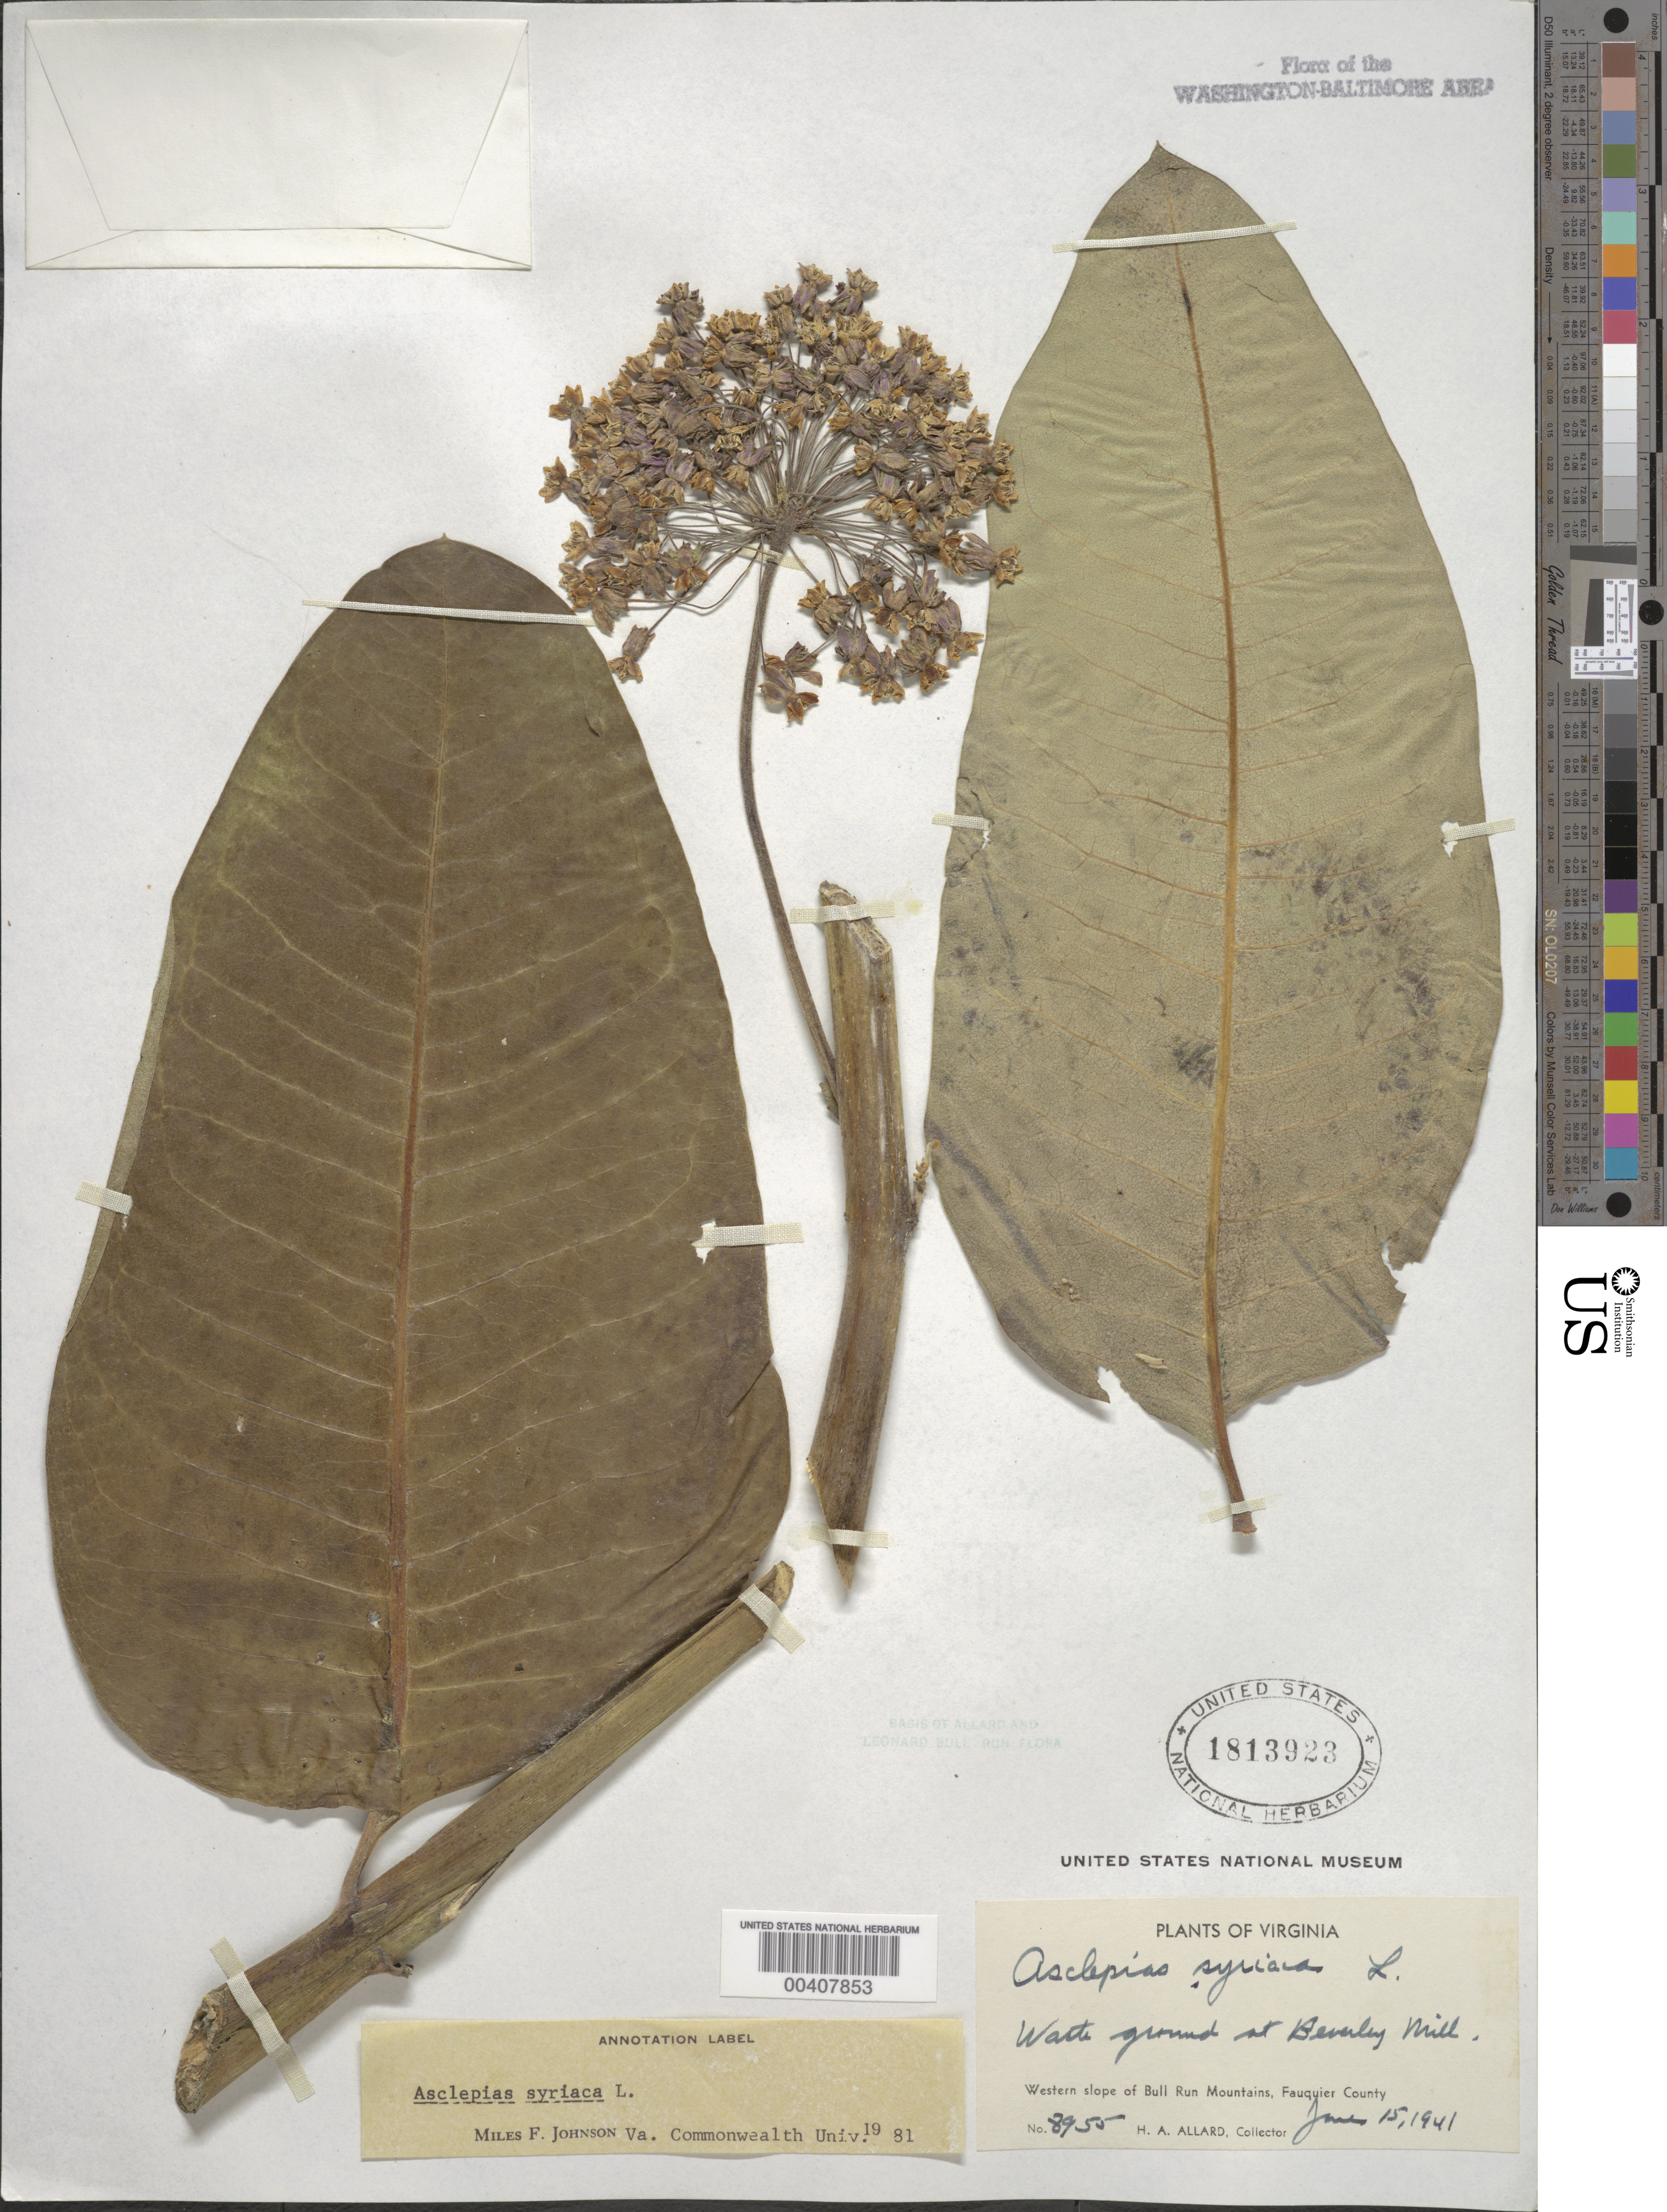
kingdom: Plantae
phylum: Tracheophyta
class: Magnoliopsida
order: Gentianales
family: Apocynaceae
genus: Asclepias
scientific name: Asclepias syriaca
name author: L.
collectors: H. A. Allard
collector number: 8955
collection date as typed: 15 Jun 1941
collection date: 1941-06-15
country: United States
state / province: Virginia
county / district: Fauquier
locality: Beverley Mill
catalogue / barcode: US 1813923